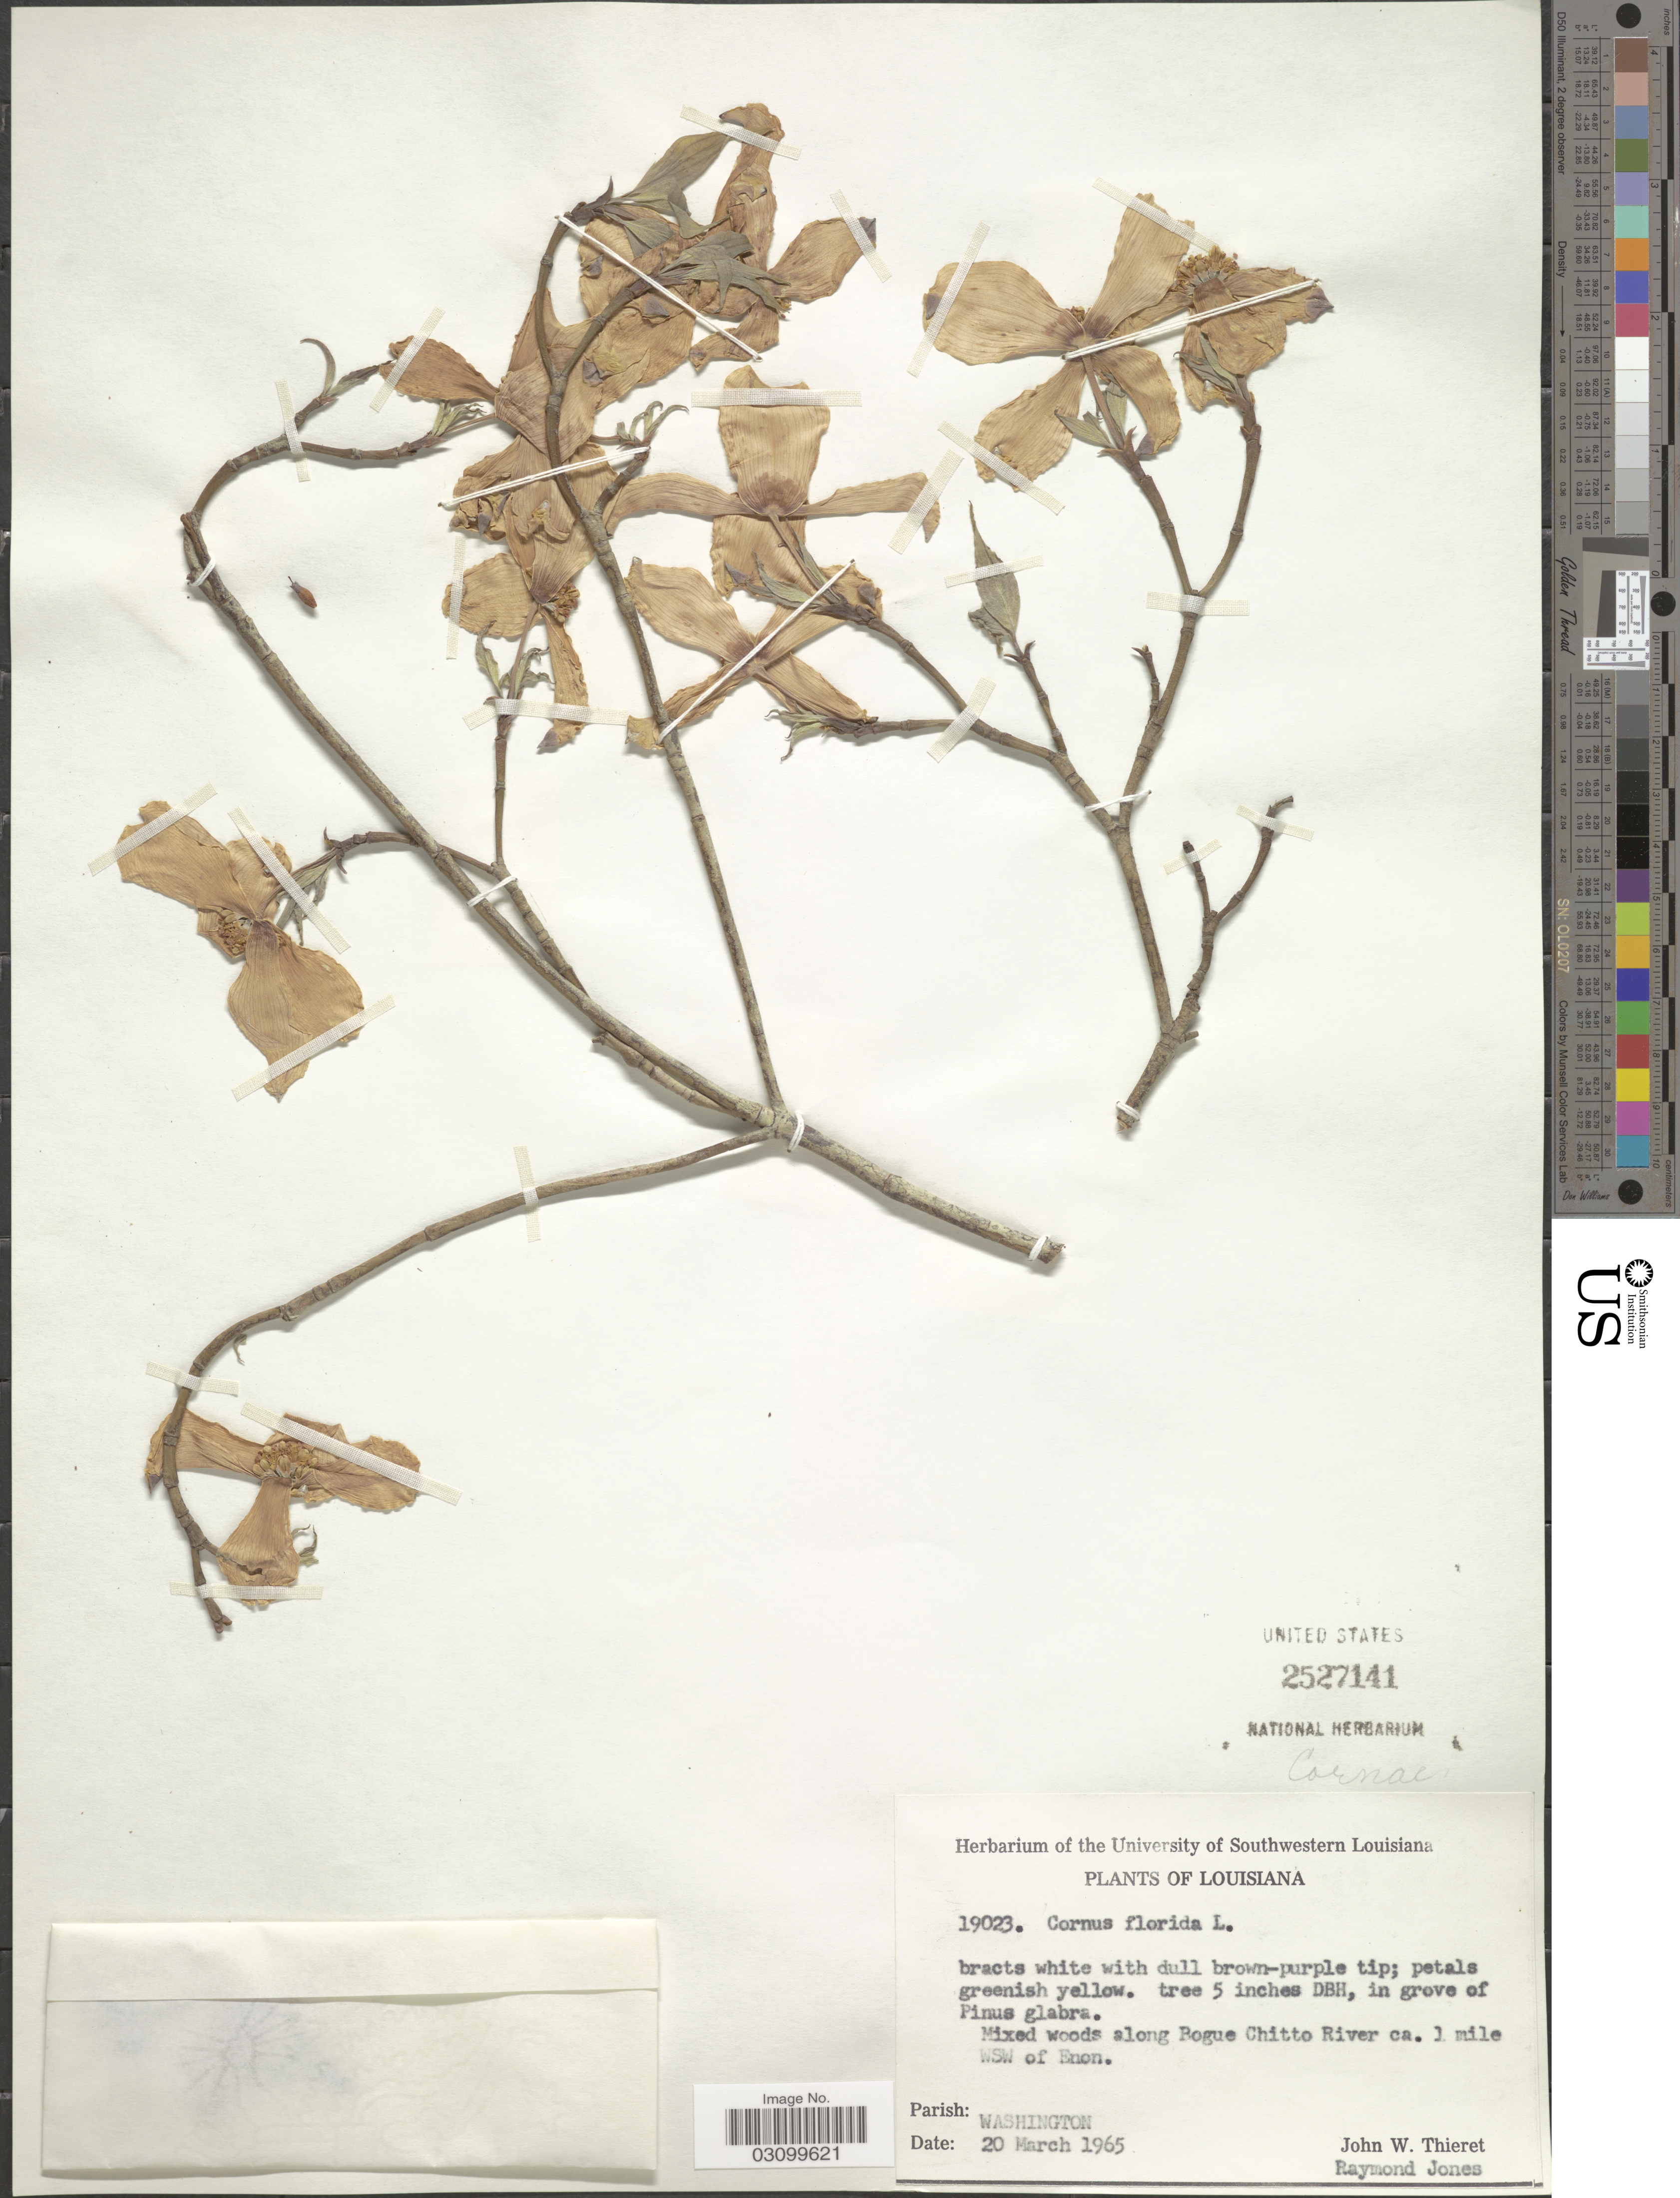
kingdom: Plantae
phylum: Tracheophyta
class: Magnoliopsida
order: Cornales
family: Cornaceae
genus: Cornus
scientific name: Cornus florida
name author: L.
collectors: J. W. Thieret & R. Jones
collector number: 19023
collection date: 1965-03-20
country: United States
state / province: Louisiana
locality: Along Bogue Chitto River ca. 1 mile WSW of Enon. Parish: Washington.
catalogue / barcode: US 2527141